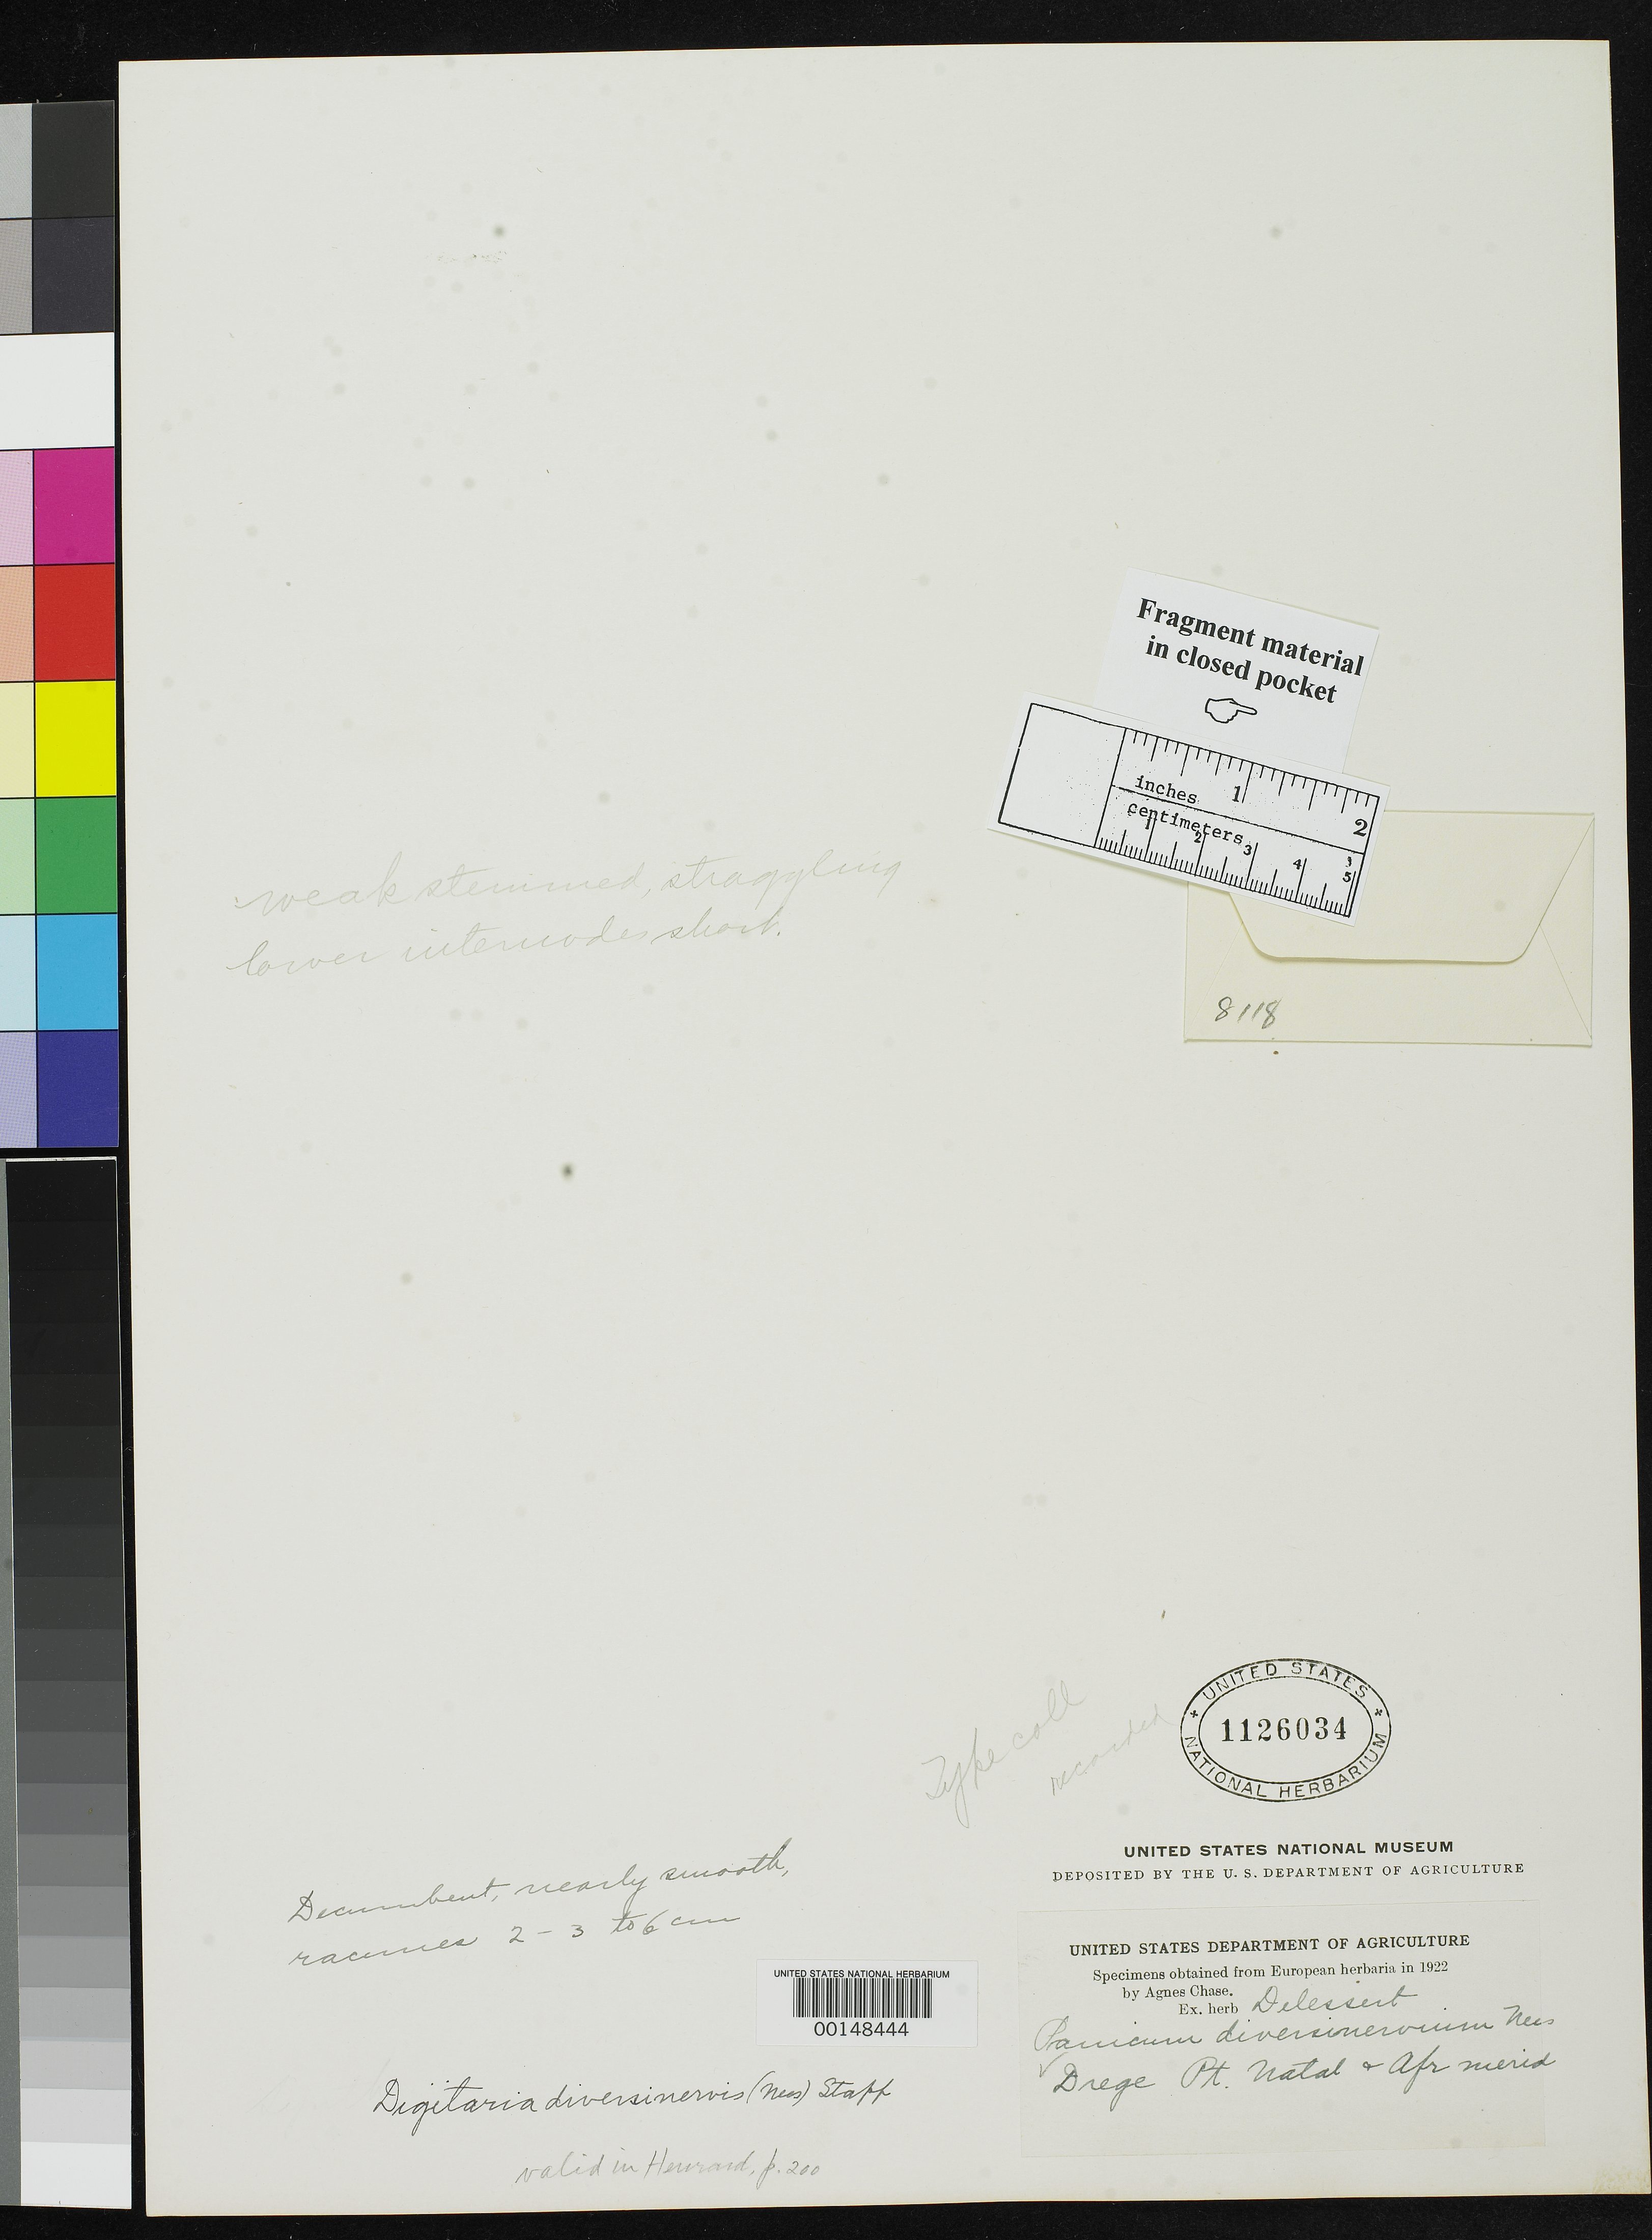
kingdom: Plantae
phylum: Tracheophyta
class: Liliopsida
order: Poales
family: Poaceae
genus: Panicum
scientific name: Panicum diversinervium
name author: Nees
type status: Type Fragment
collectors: J. Drège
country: South Africa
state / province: KwaZulu-Natal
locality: Port Natal; alt. 200 ft.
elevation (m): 61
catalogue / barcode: US 1126034